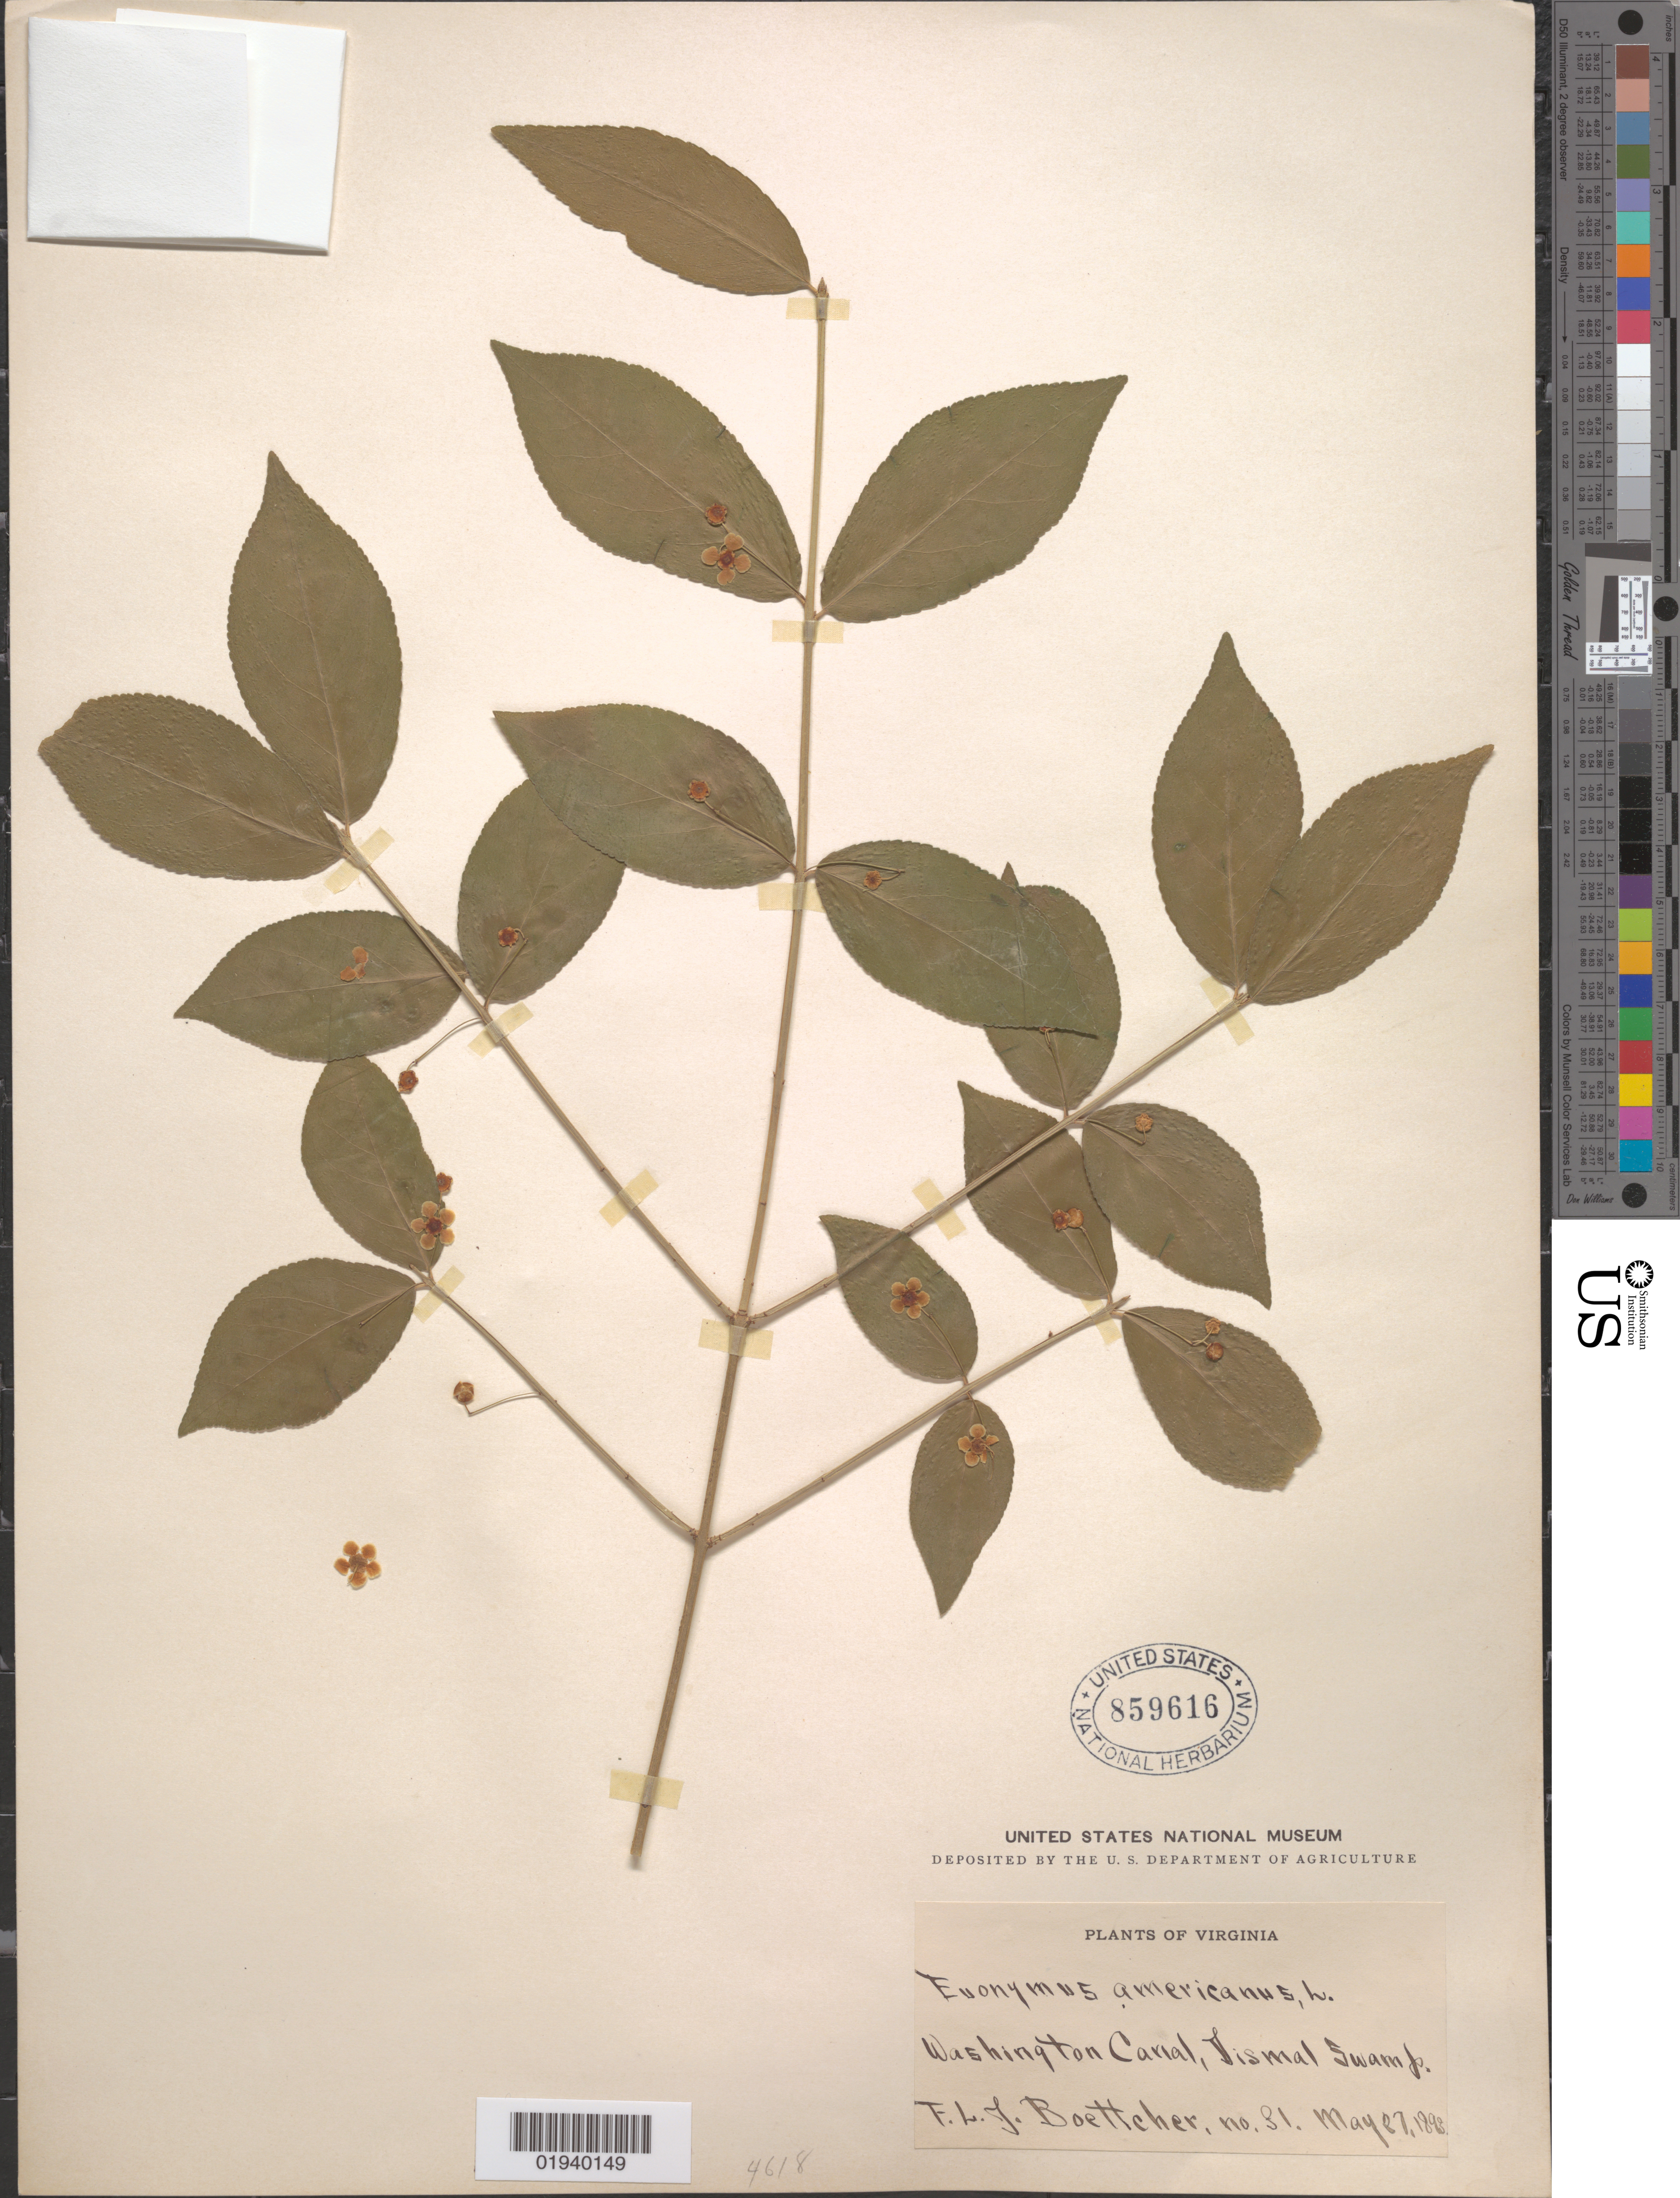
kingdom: Plantae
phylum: Tracheophyta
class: Magnoliopsida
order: Celastrales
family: Celastraceae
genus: Euonymus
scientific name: Euonymus americanus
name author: L.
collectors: F. Boettcher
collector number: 81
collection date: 1898-05-27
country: United States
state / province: Virginia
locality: Washington Canal, Dismal Swamp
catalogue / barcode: US 859616